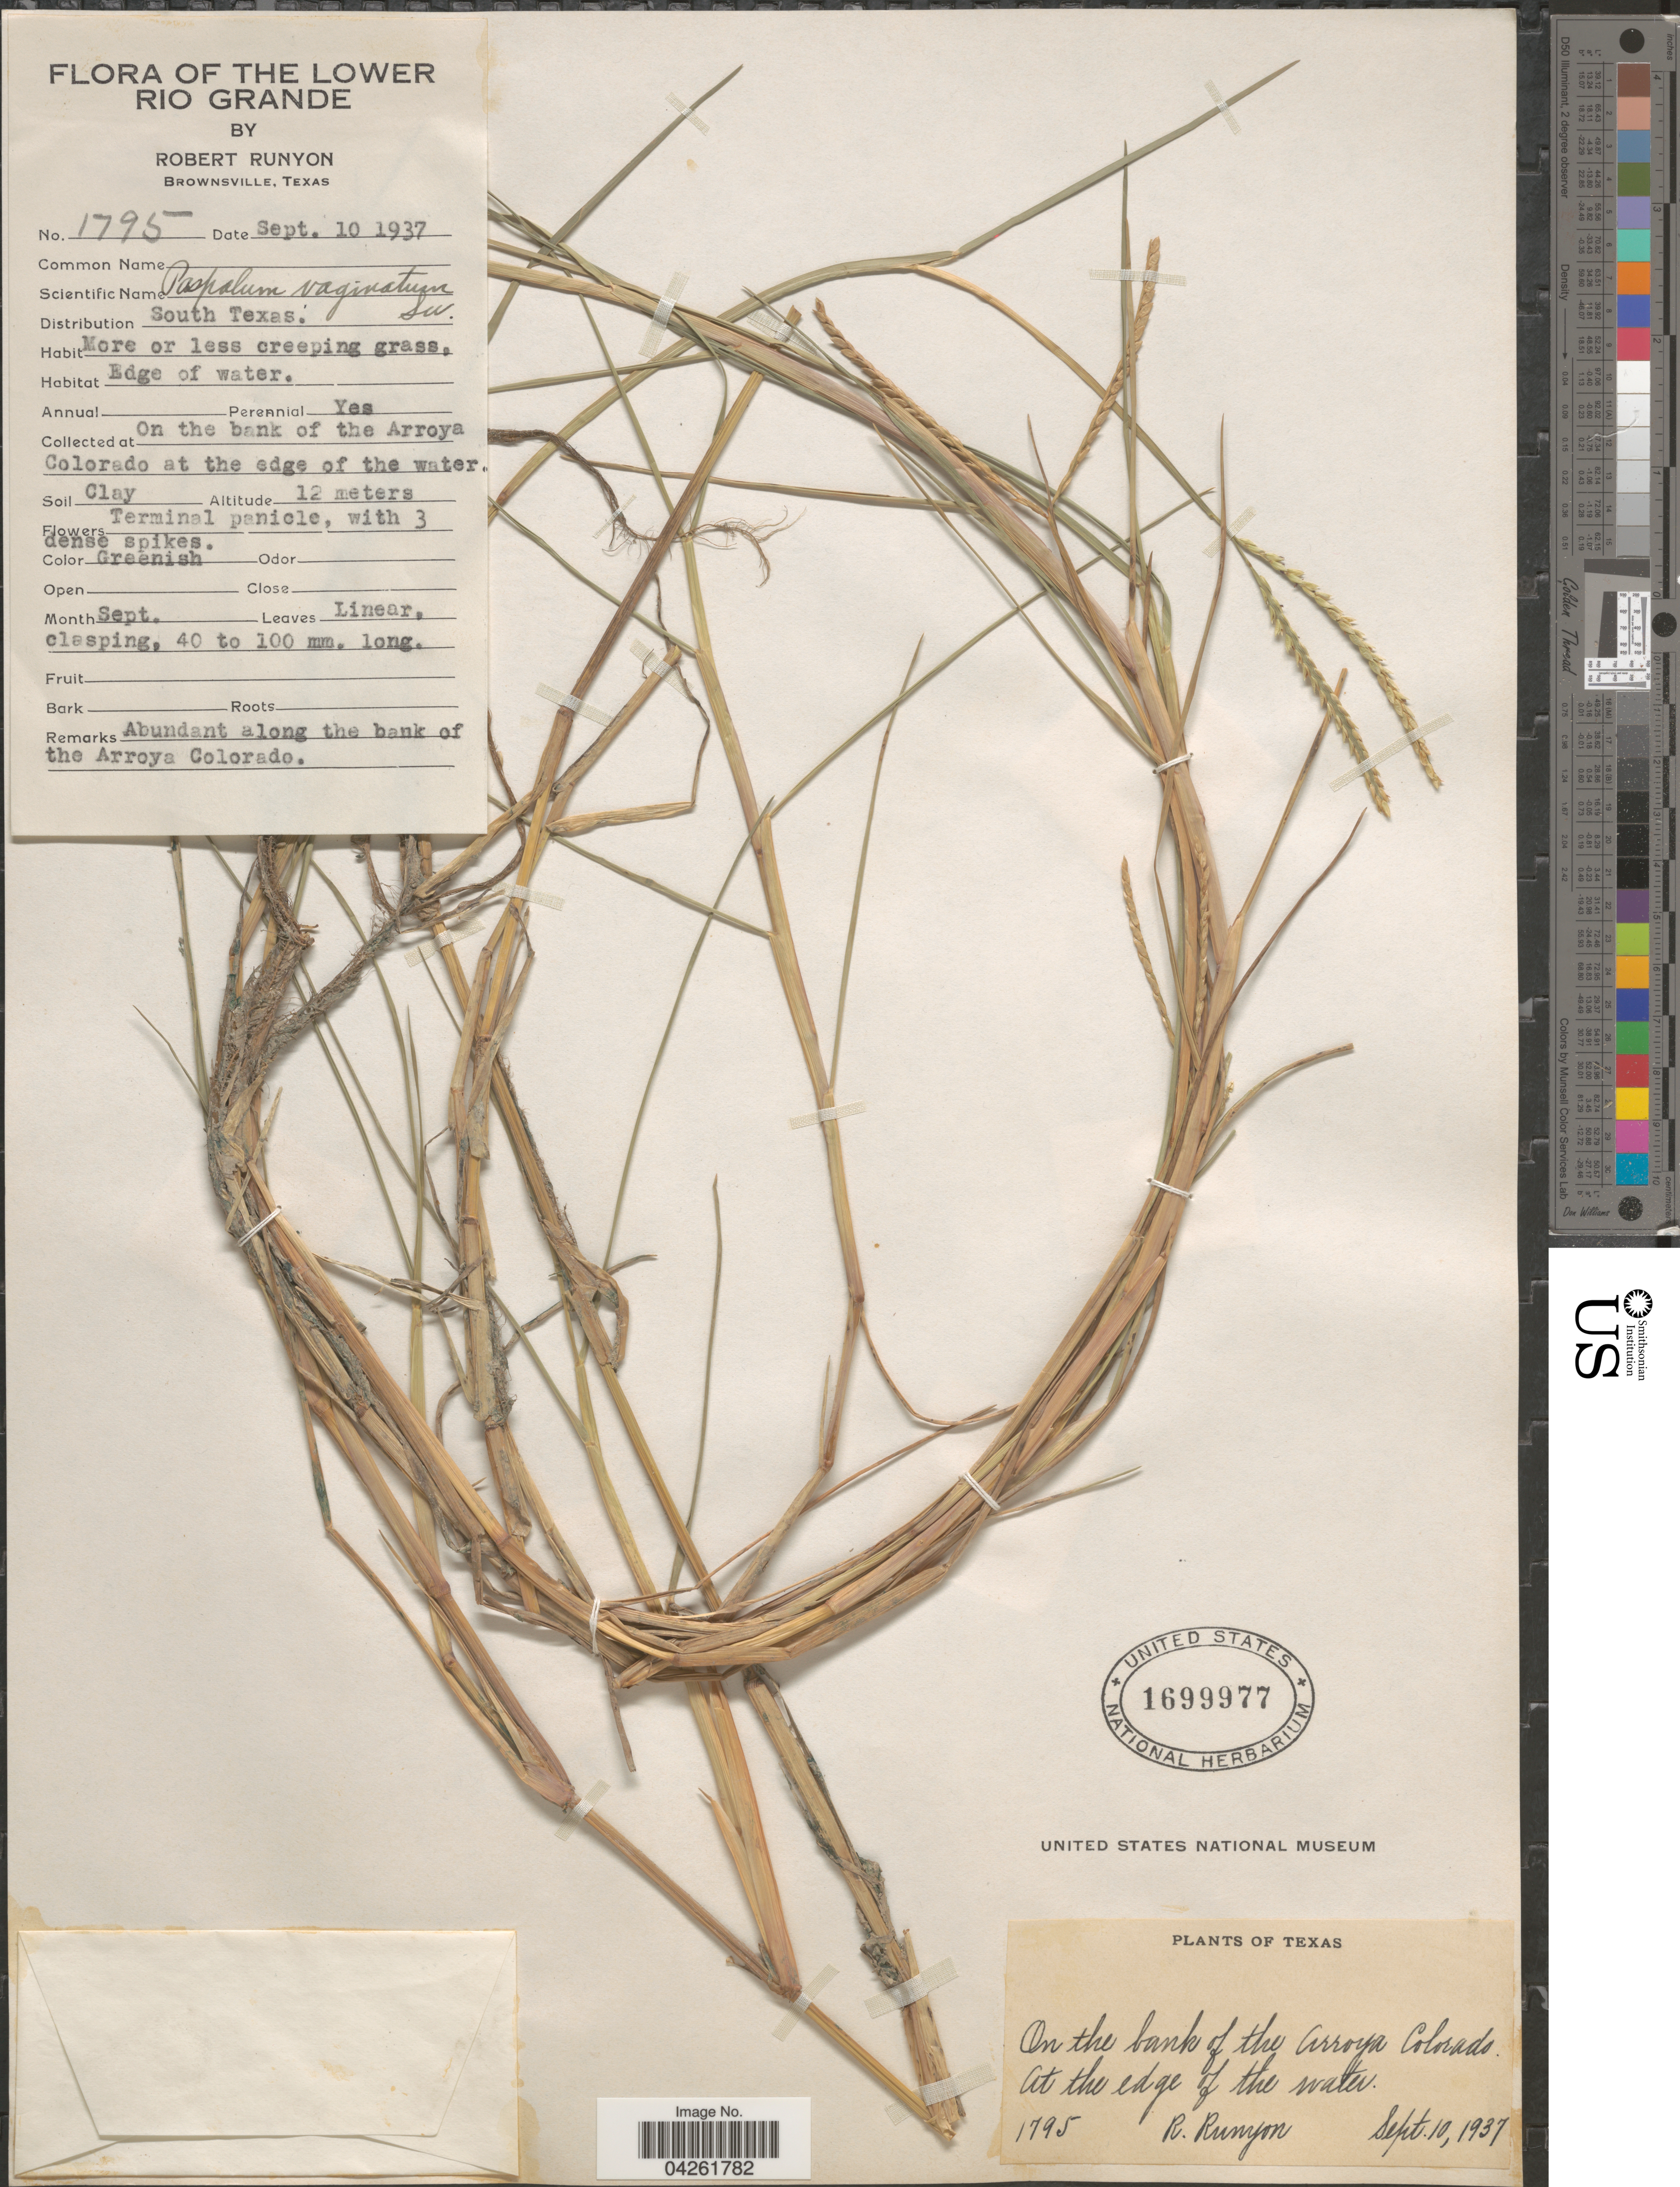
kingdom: Plantae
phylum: Tracheophyta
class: Liliopsida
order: Poales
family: Poaceae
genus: Paspalum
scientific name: Paspalum distichum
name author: L.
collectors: R. Runyon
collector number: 1795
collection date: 1937-09-10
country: United States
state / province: Texas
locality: South Texas. On the bank of the Arroya Colorado at the edge of the water.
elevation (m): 12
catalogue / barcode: US 1699977